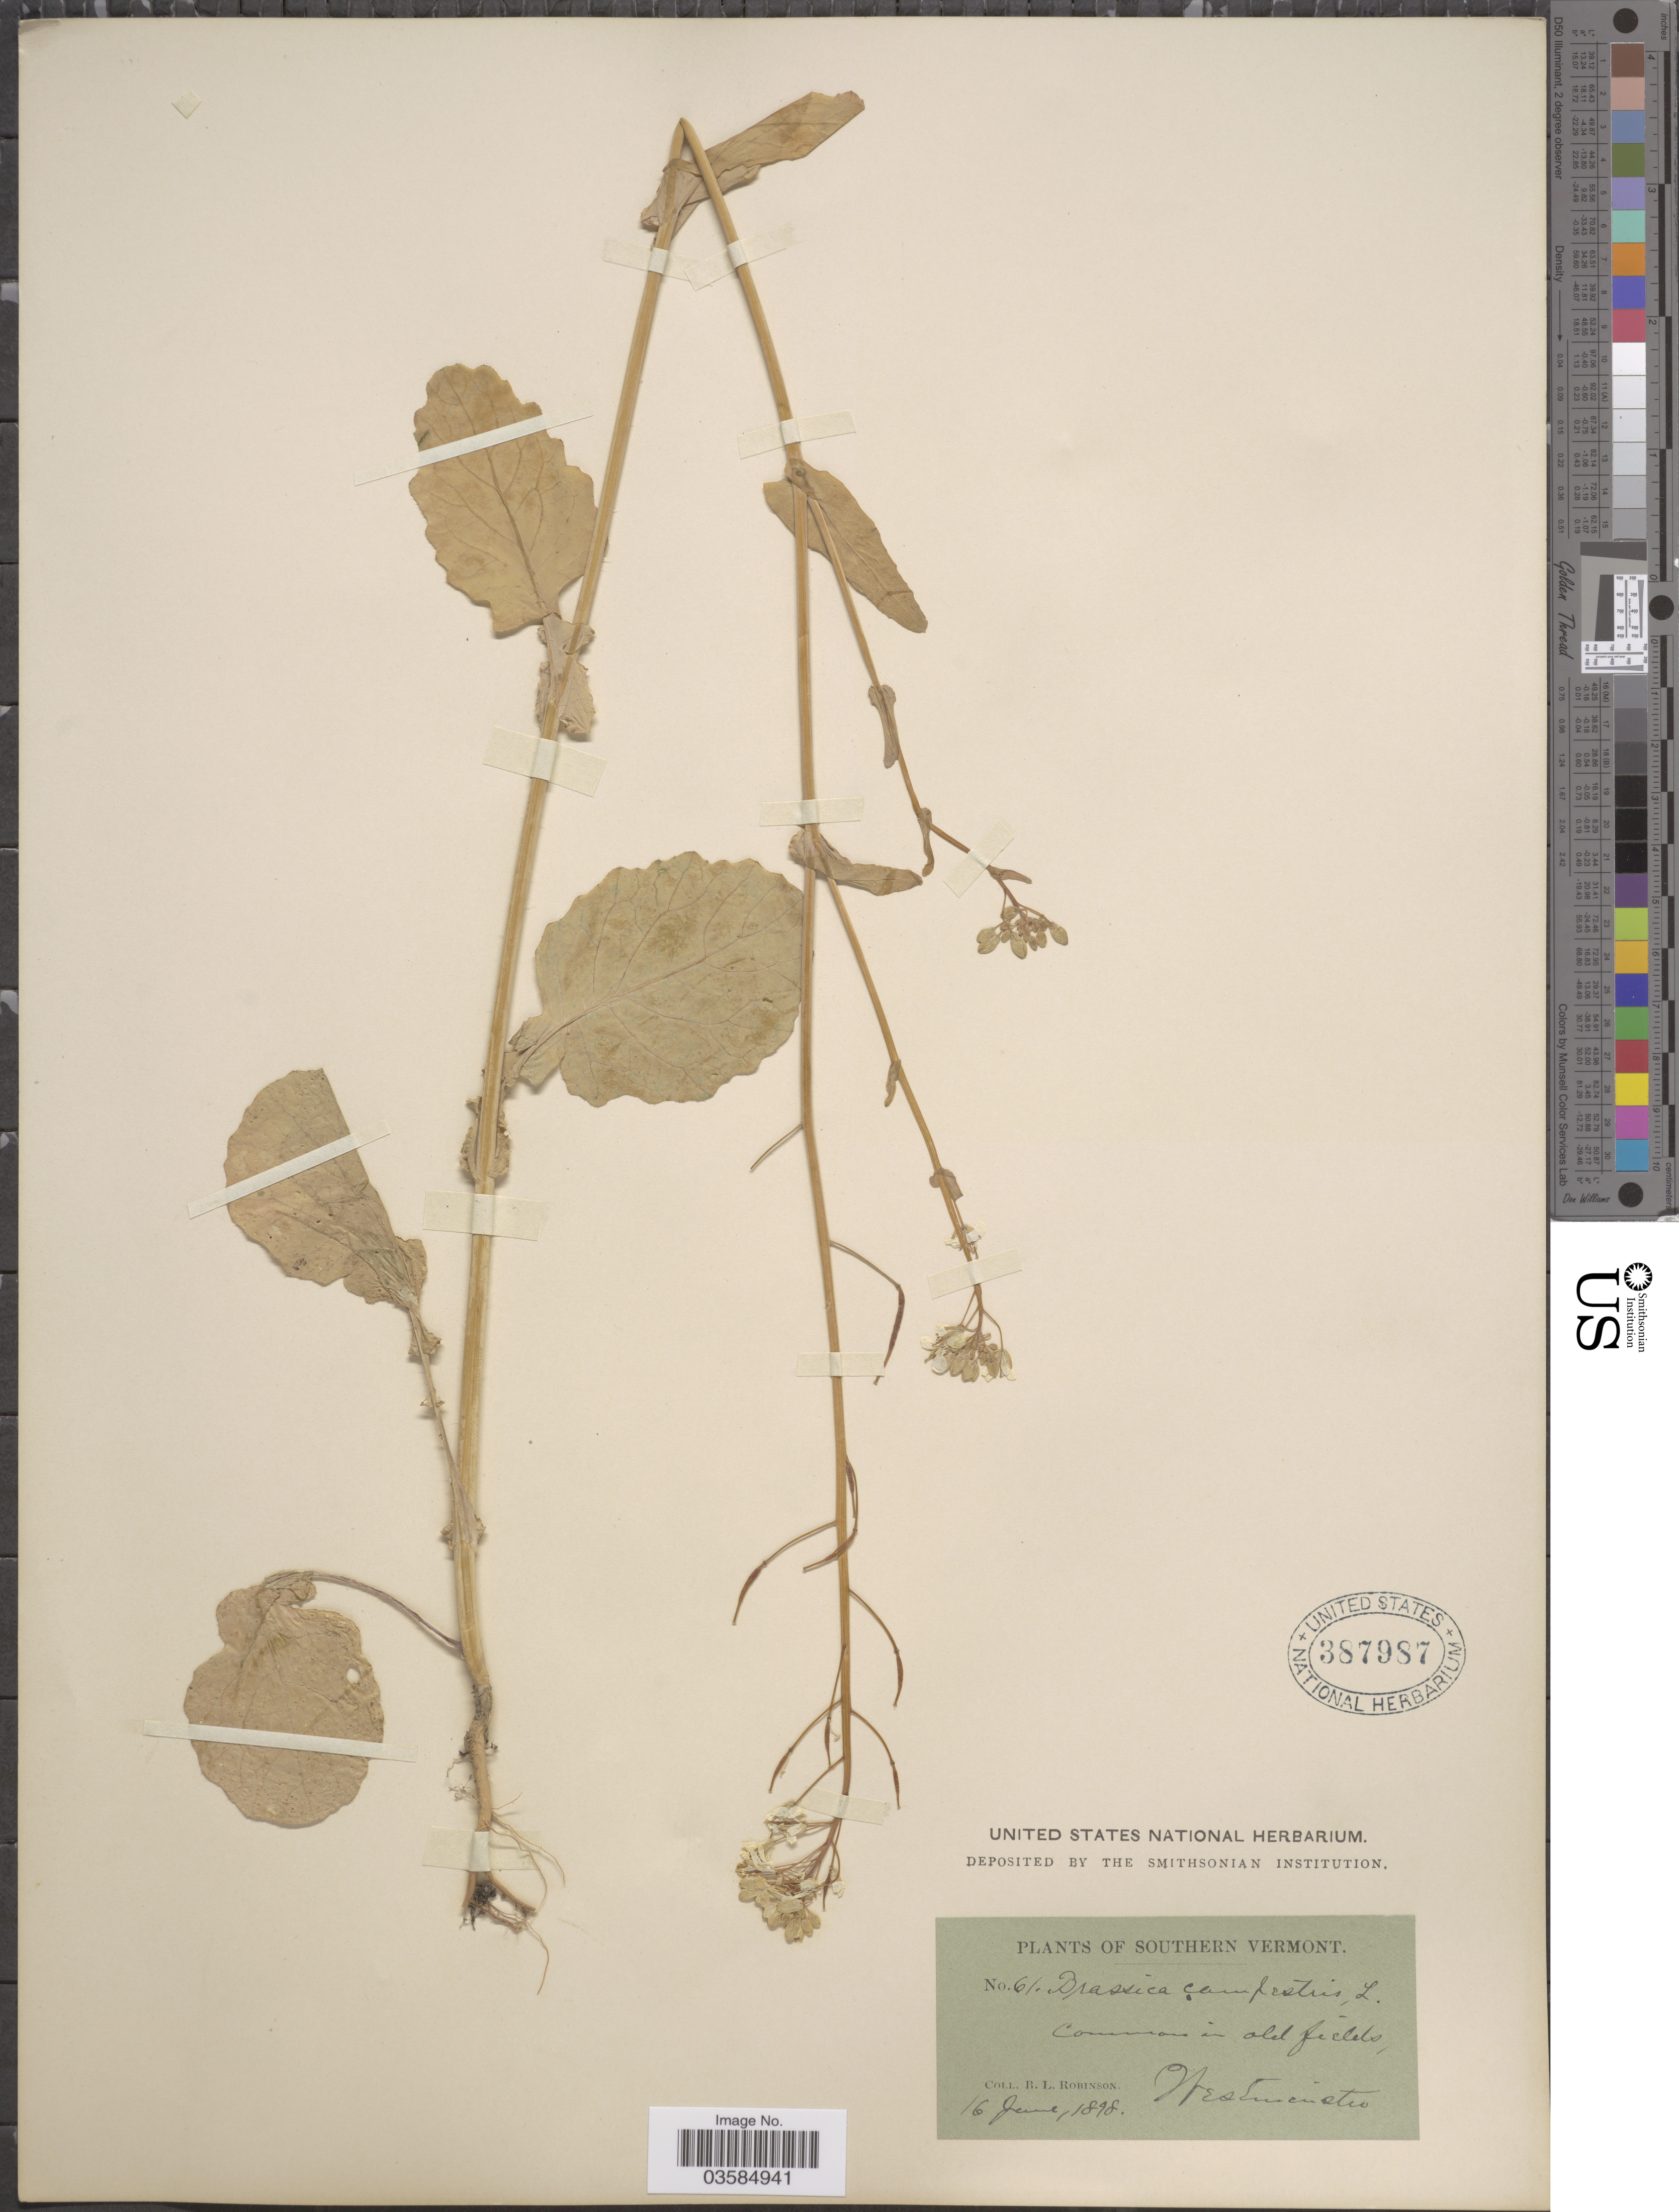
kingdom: Plantae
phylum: Tracheophyta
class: Magnoliopsida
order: Brassicales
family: Brassicaceae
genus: Brassica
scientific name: Brassica campestris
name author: L.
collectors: B. L. Robinson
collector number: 61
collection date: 1898-06-16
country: United States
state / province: Vermont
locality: Southern Vermont. Westminster.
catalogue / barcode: US 387987